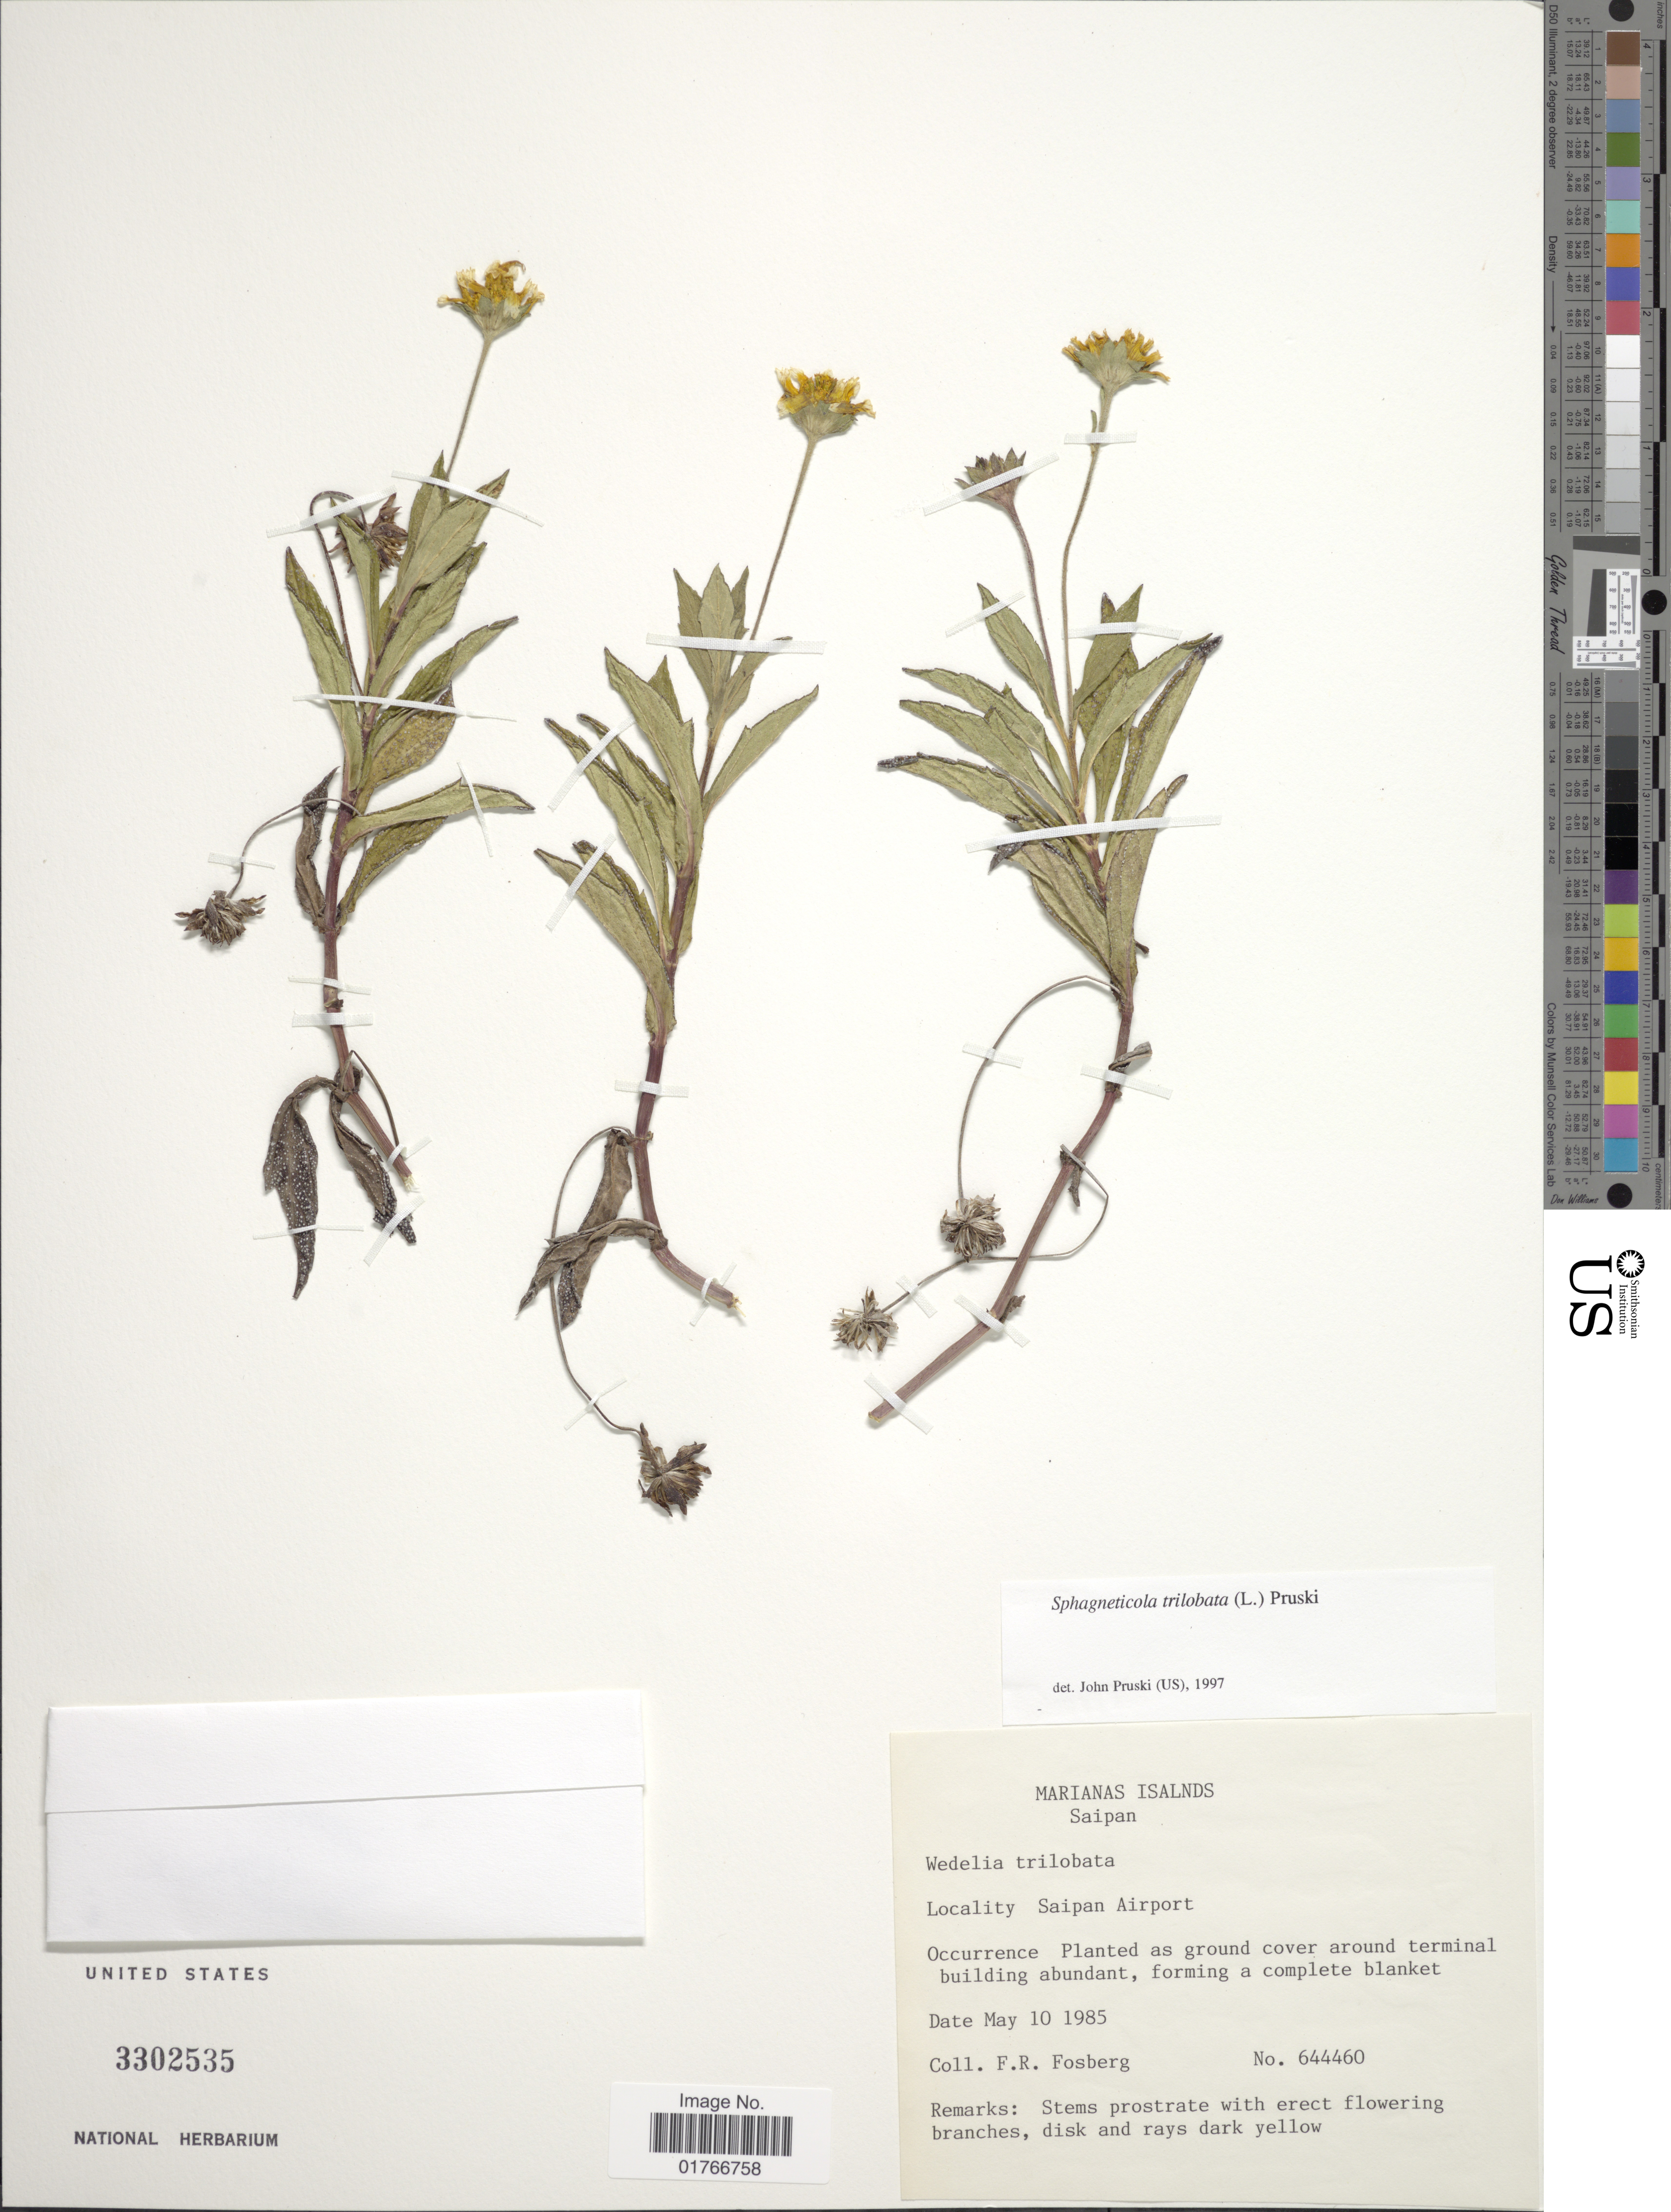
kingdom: Plantae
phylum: Tracheophyta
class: Magnoliopsida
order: Asterales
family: Asteraceae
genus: Sphagneticola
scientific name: Sphagneticola trilobata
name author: (L.) Pruski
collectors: F. R. Fosberg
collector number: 644460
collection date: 1985-05-10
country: Northern Mariana Islands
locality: Marianas Islands, Saipan, Saipan Airport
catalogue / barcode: US 3302535